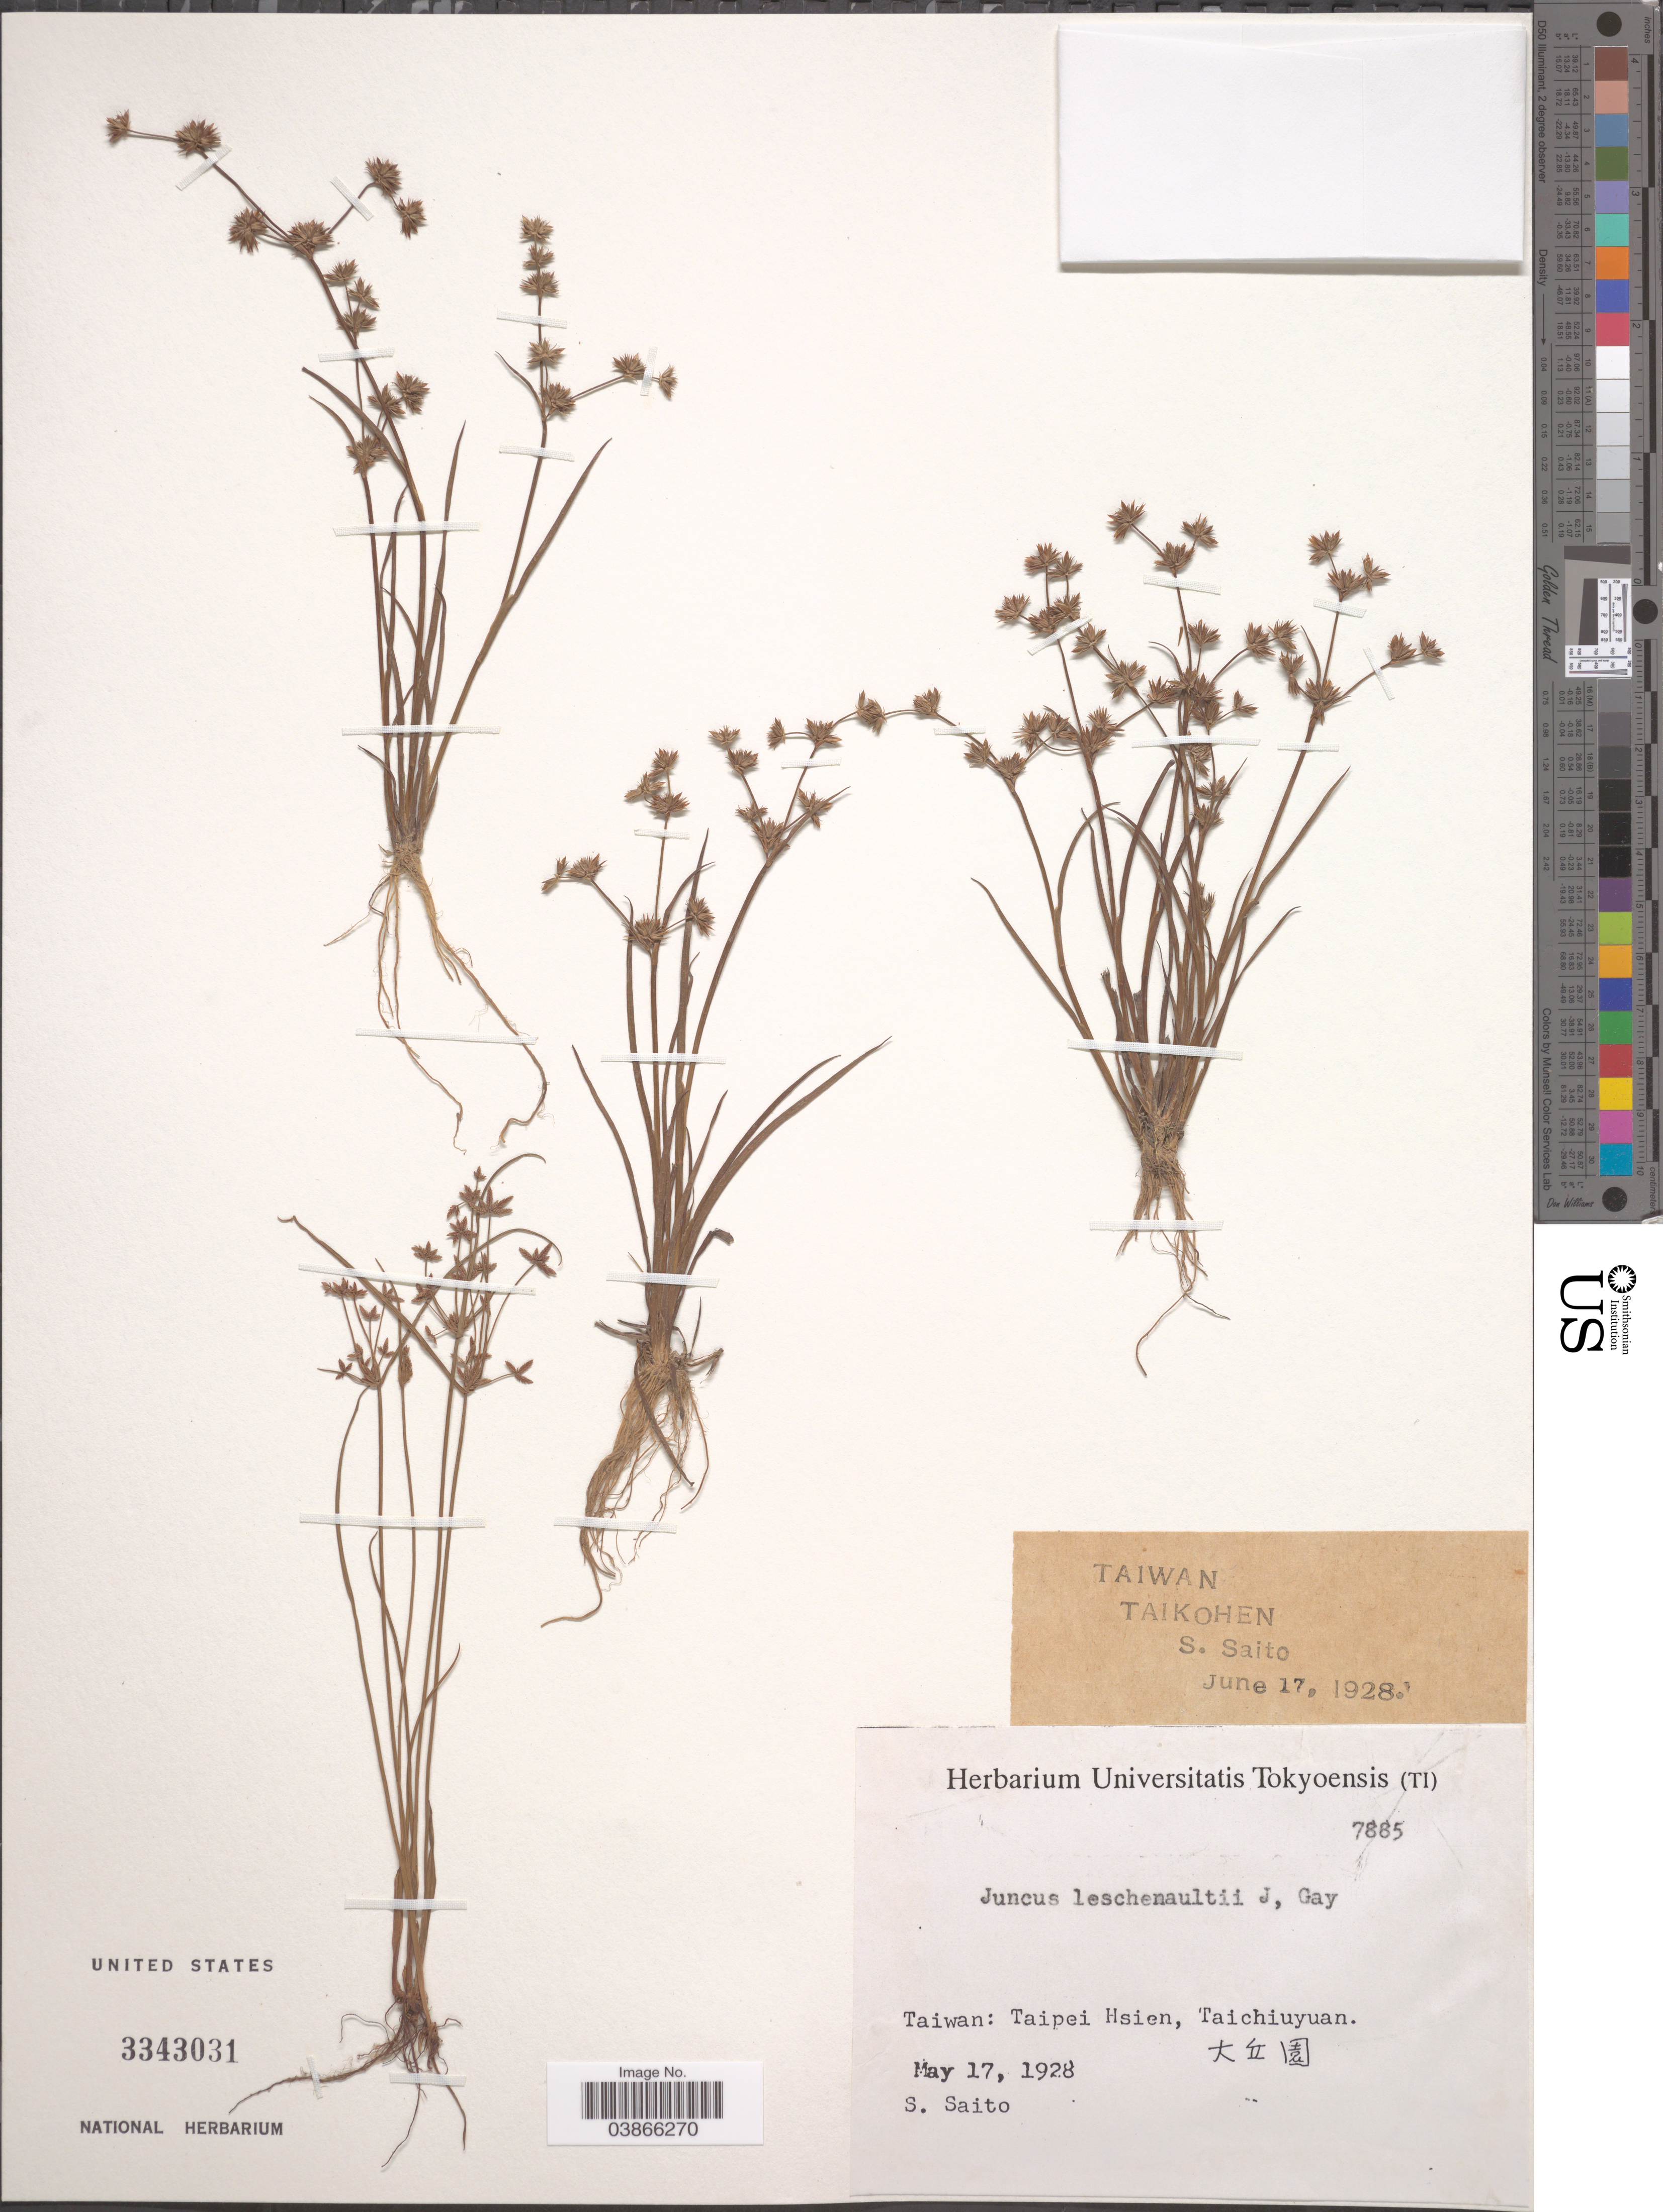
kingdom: Plantae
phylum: Tracheophyta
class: Liliopsida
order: Poales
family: Juncaceae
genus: Juncus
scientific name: Juncus leschenaultii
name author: J. Gay ex Laharpe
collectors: S. Saito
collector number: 7885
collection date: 1928-05-17/1928-06-17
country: Taiwan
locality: Taikohen, S. Saito. Taipei Hsien, Taichiuyuan.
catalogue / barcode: US 3343031